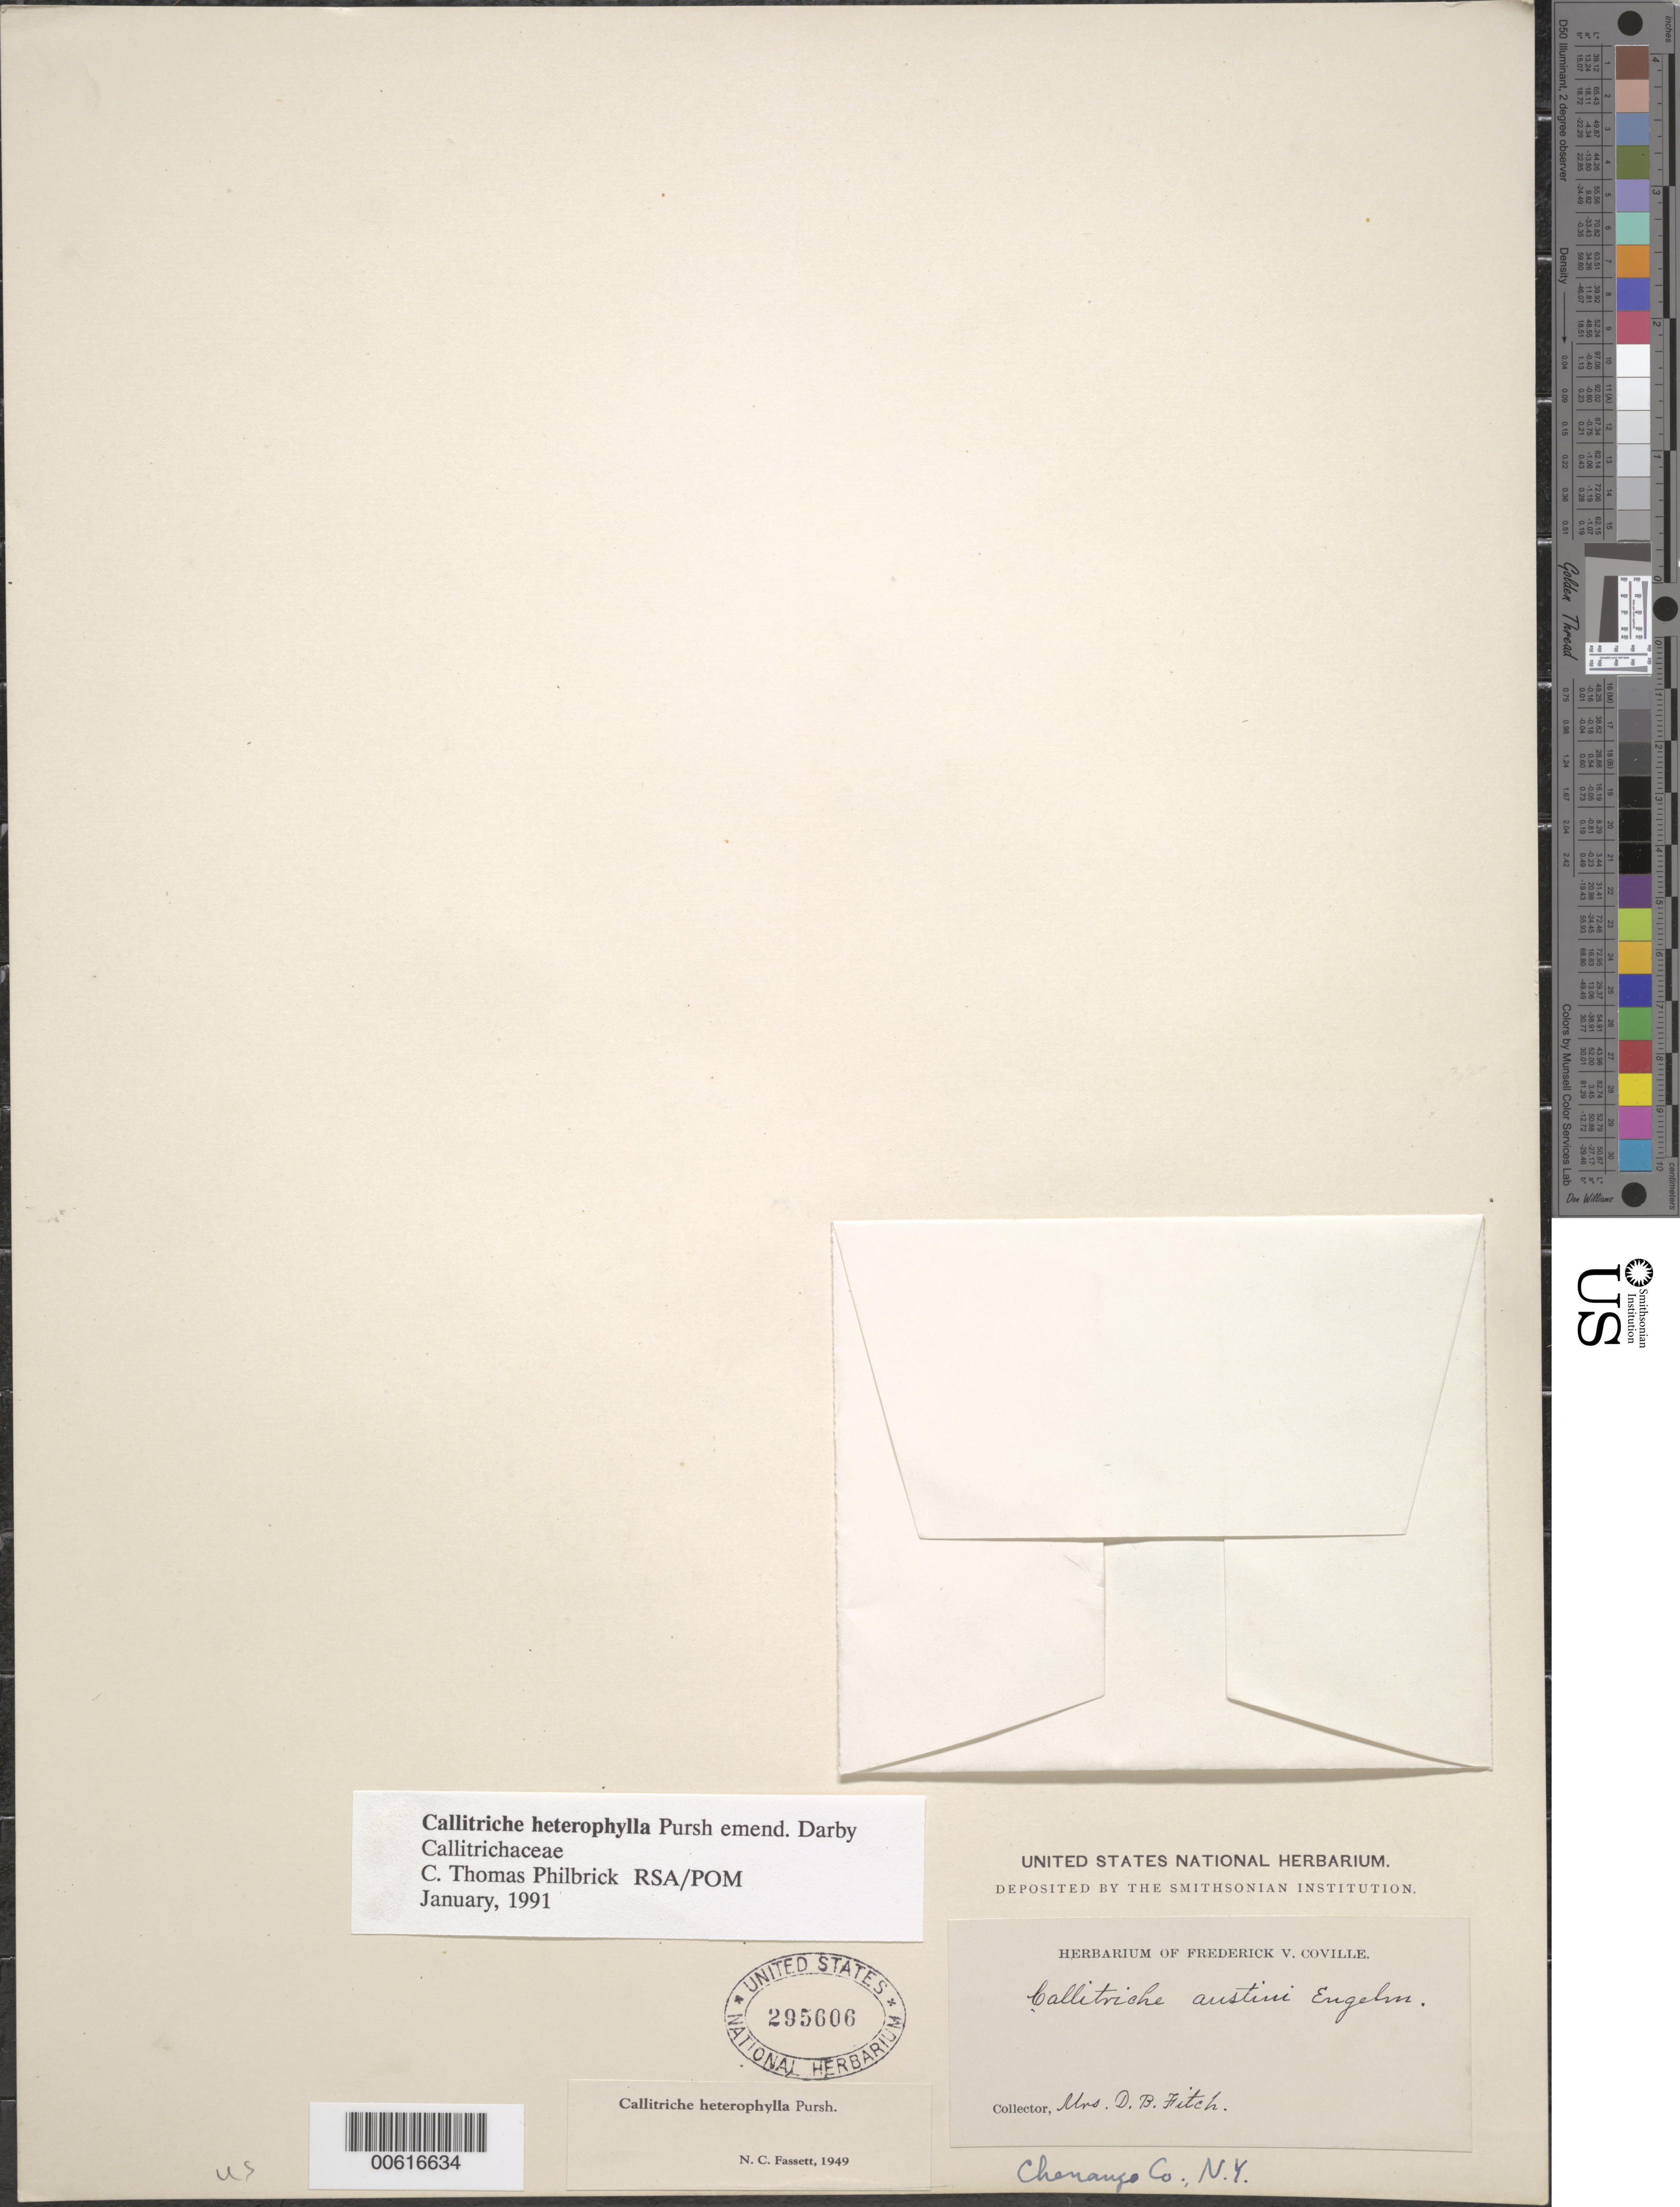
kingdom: Plantae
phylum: Tracheophyta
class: Magnoliopsida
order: Lamiales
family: Plantaginaceae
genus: Callitriche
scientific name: Callitriche heterophylla Pursh emend. Darby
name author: Pursh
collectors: D. B. Fitch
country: United States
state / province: New York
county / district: Chenango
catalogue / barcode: US 295606